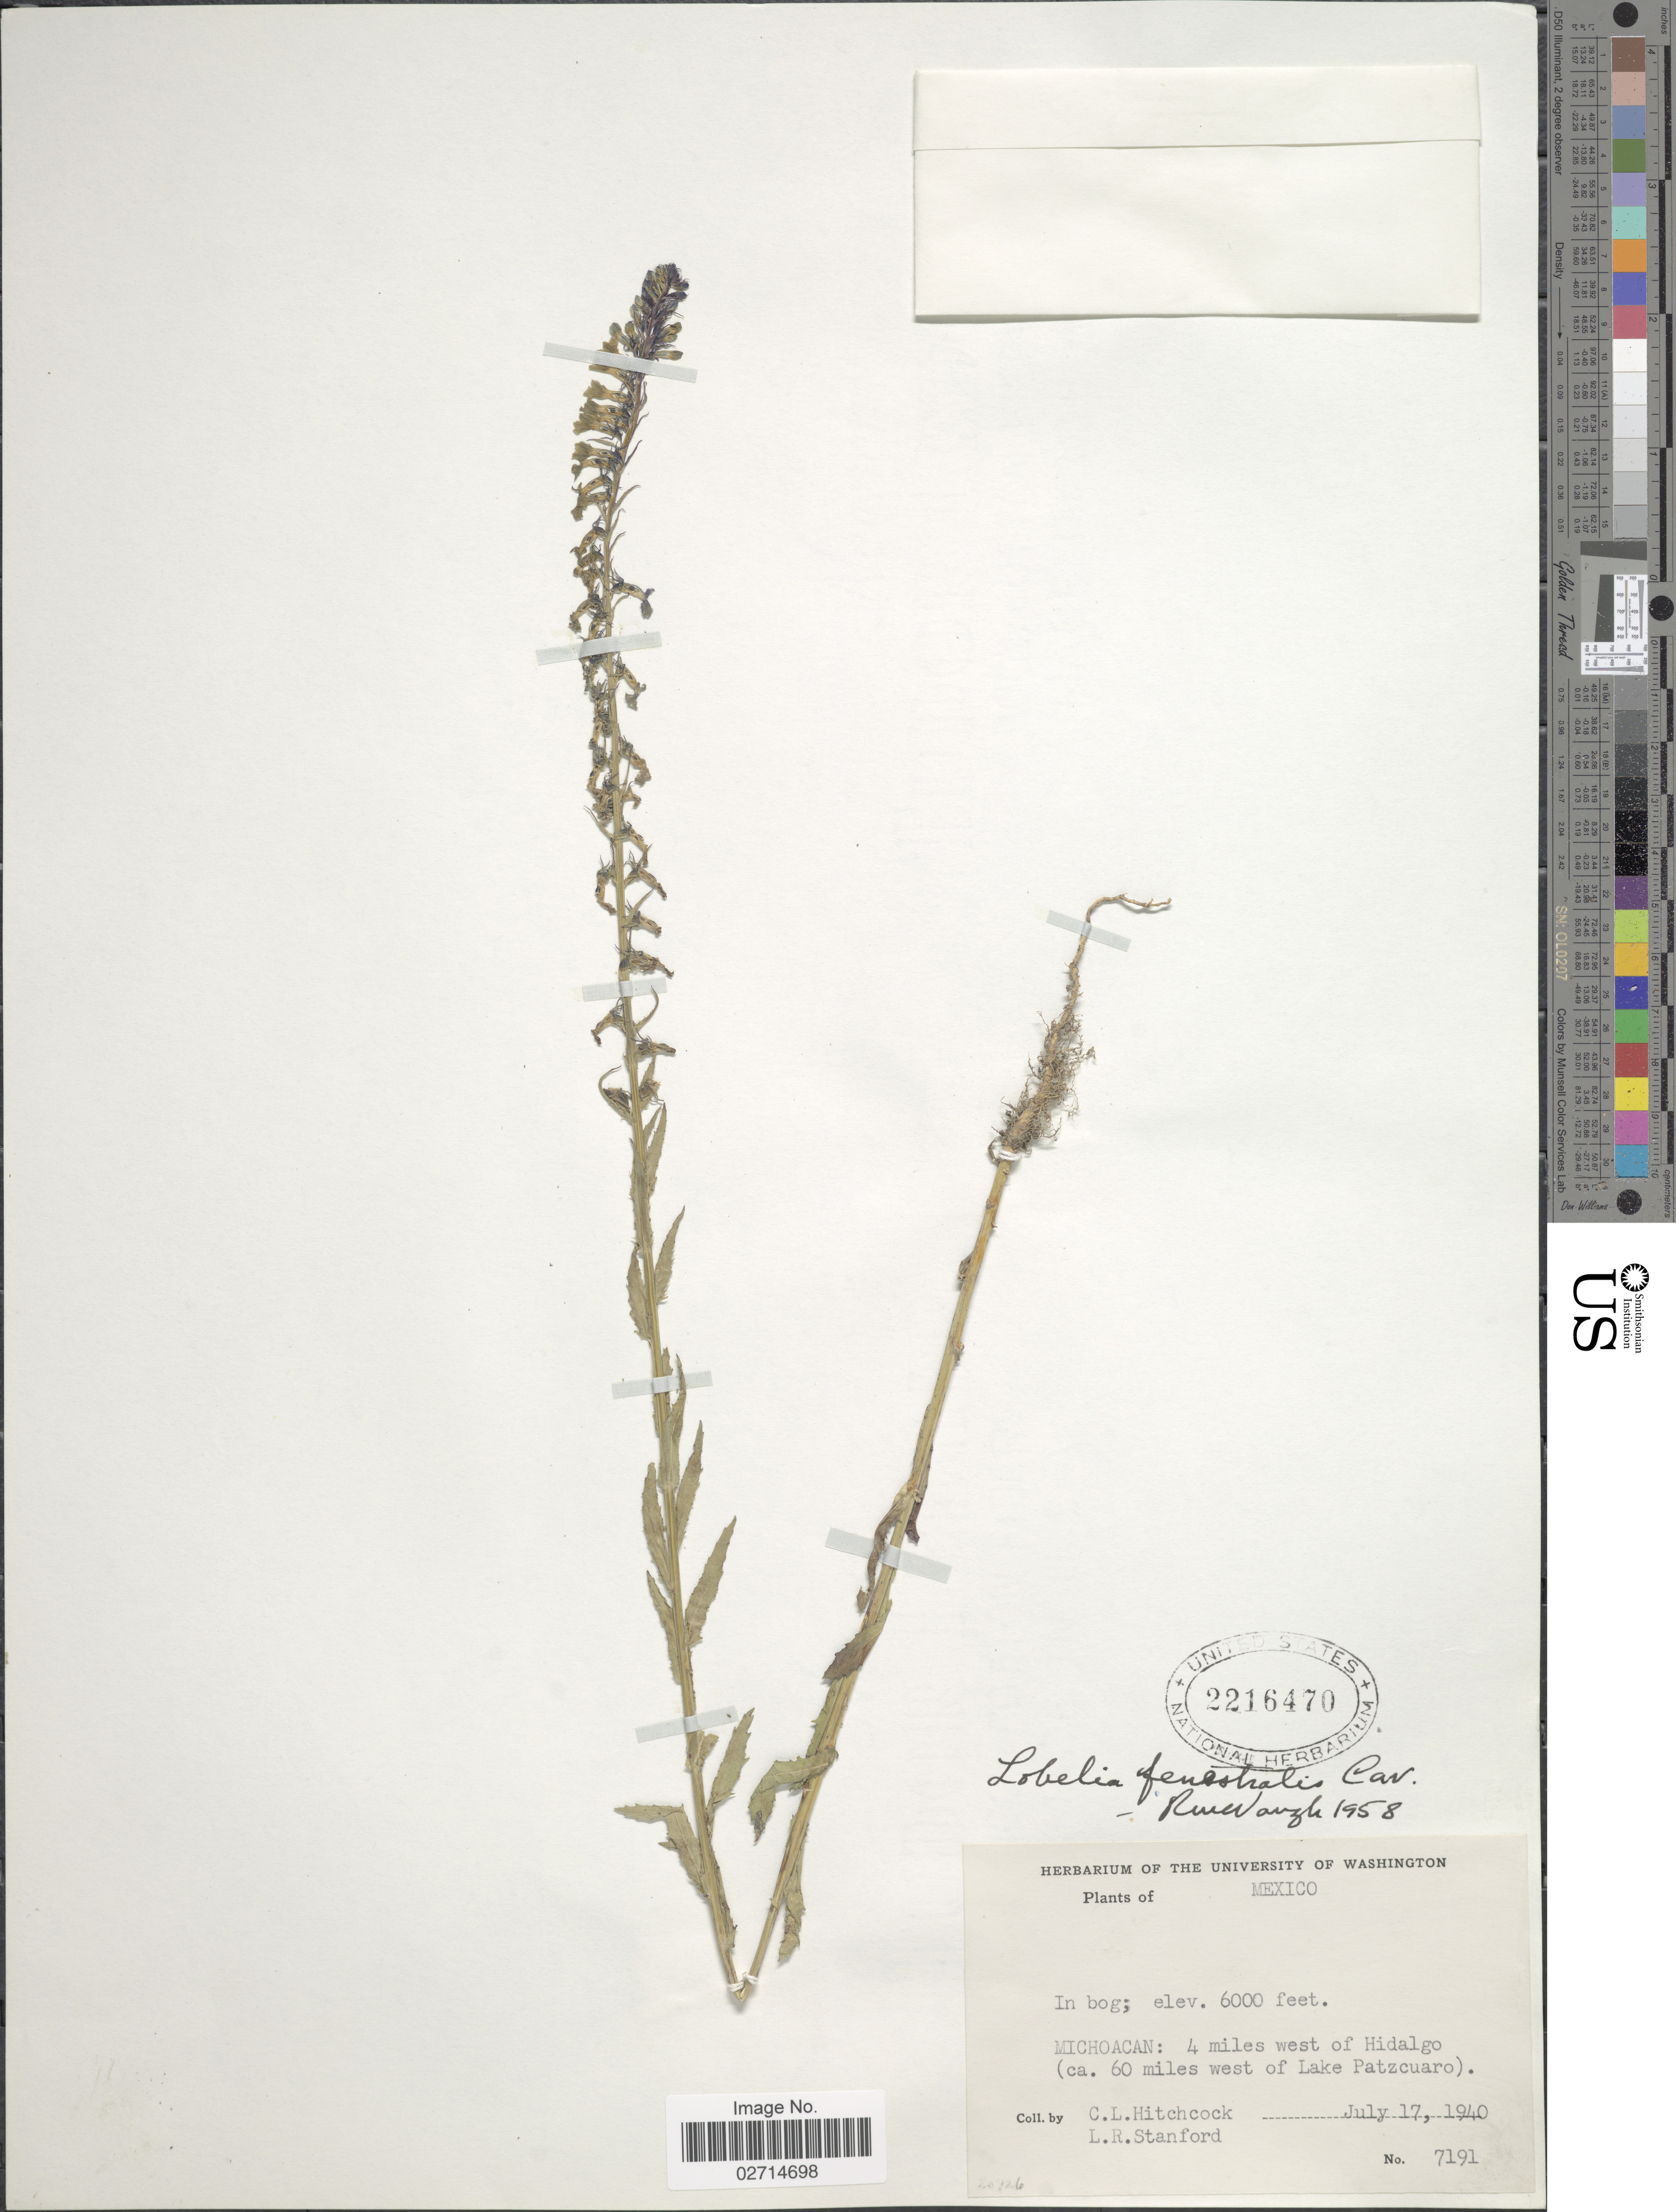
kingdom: Plantae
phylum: Tracheophyta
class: Magnoliopsida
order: Asterales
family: Campanulaceae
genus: Lobelia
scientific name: Lobelia fenestralis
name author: Cav.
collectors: C. L. Hitchcock & L. R. Stanford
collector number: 7191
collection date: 1940-07-17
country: Mexico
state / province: Michoacán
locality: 4 miles west of Hidalgo (ca. 60 miles west of Lake Patzcuaro).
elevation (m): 1829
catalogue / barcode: US 2216470